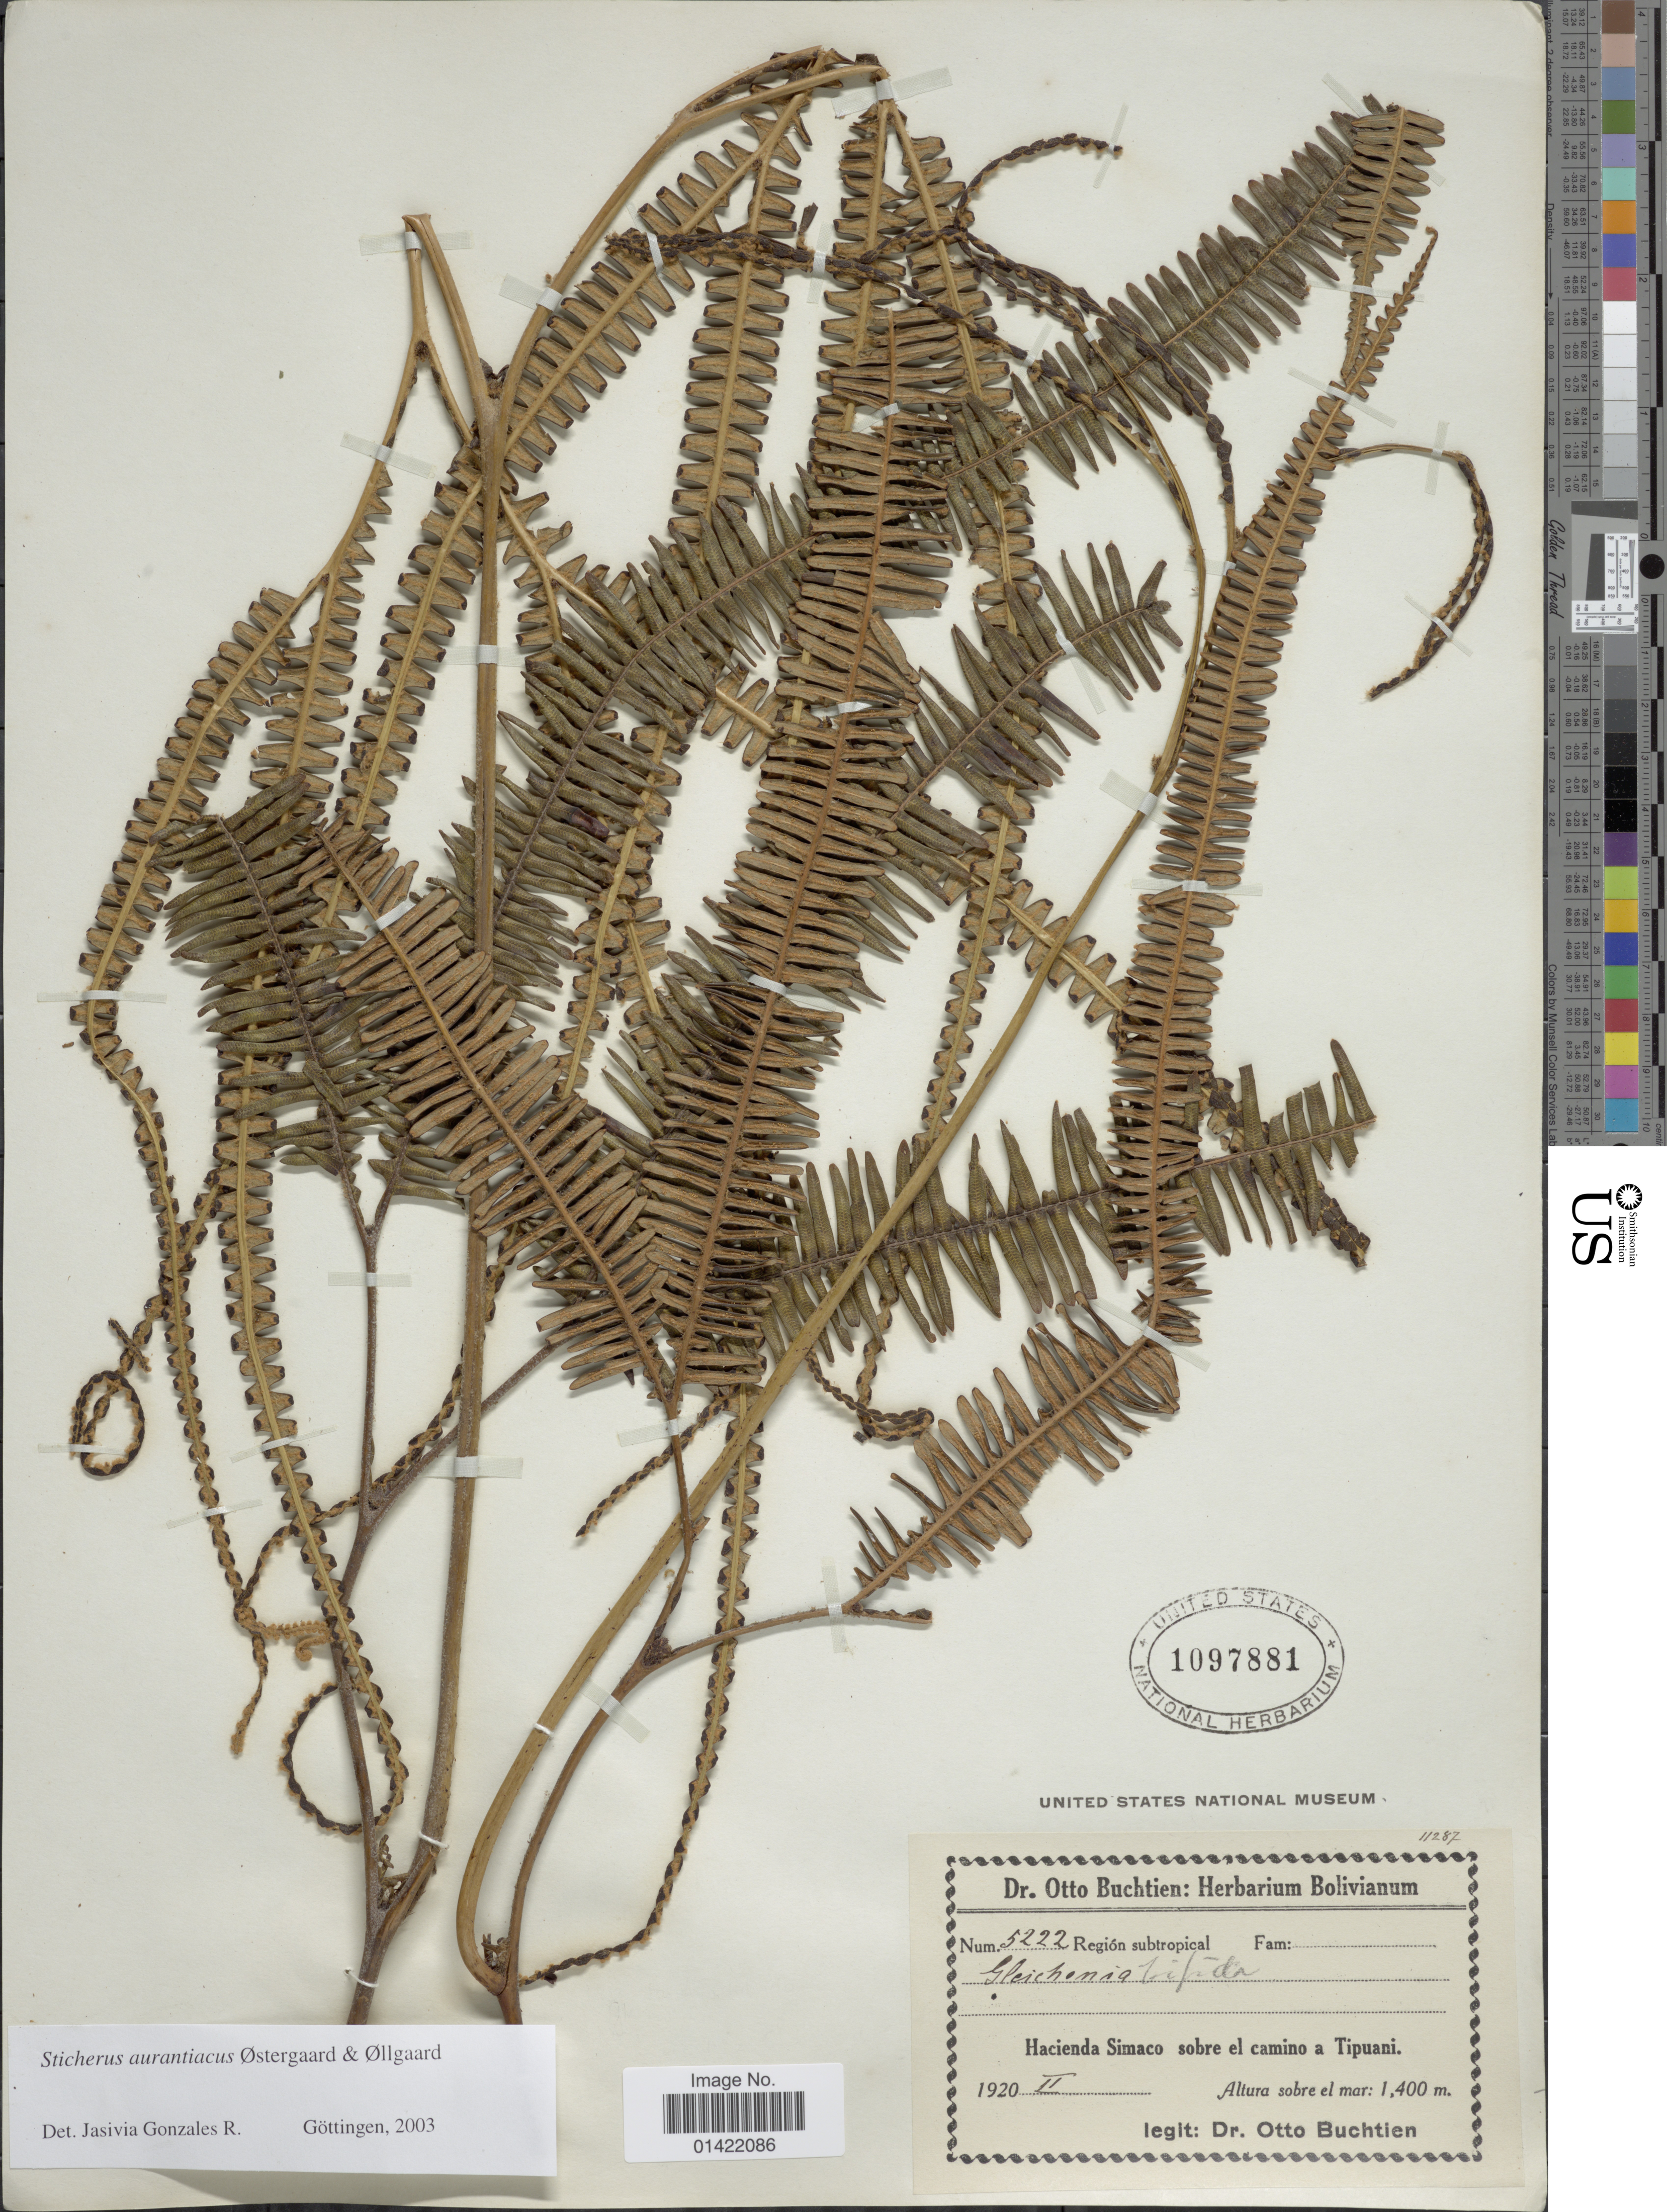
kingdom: Plantae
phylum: Tracheophyta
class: Polypodiopsida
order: Gleicheniales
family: Gleicheniaceae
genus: Sticherus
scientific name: Sticherus aurantiacus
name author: Østerg. & B. Øllg.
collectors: O. Buchtien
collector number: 5222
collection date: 1920-02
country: Bolivia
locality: Hacienda Simaco sobre el camino a Tipuani.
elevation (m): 1400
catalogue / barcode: US 1097881